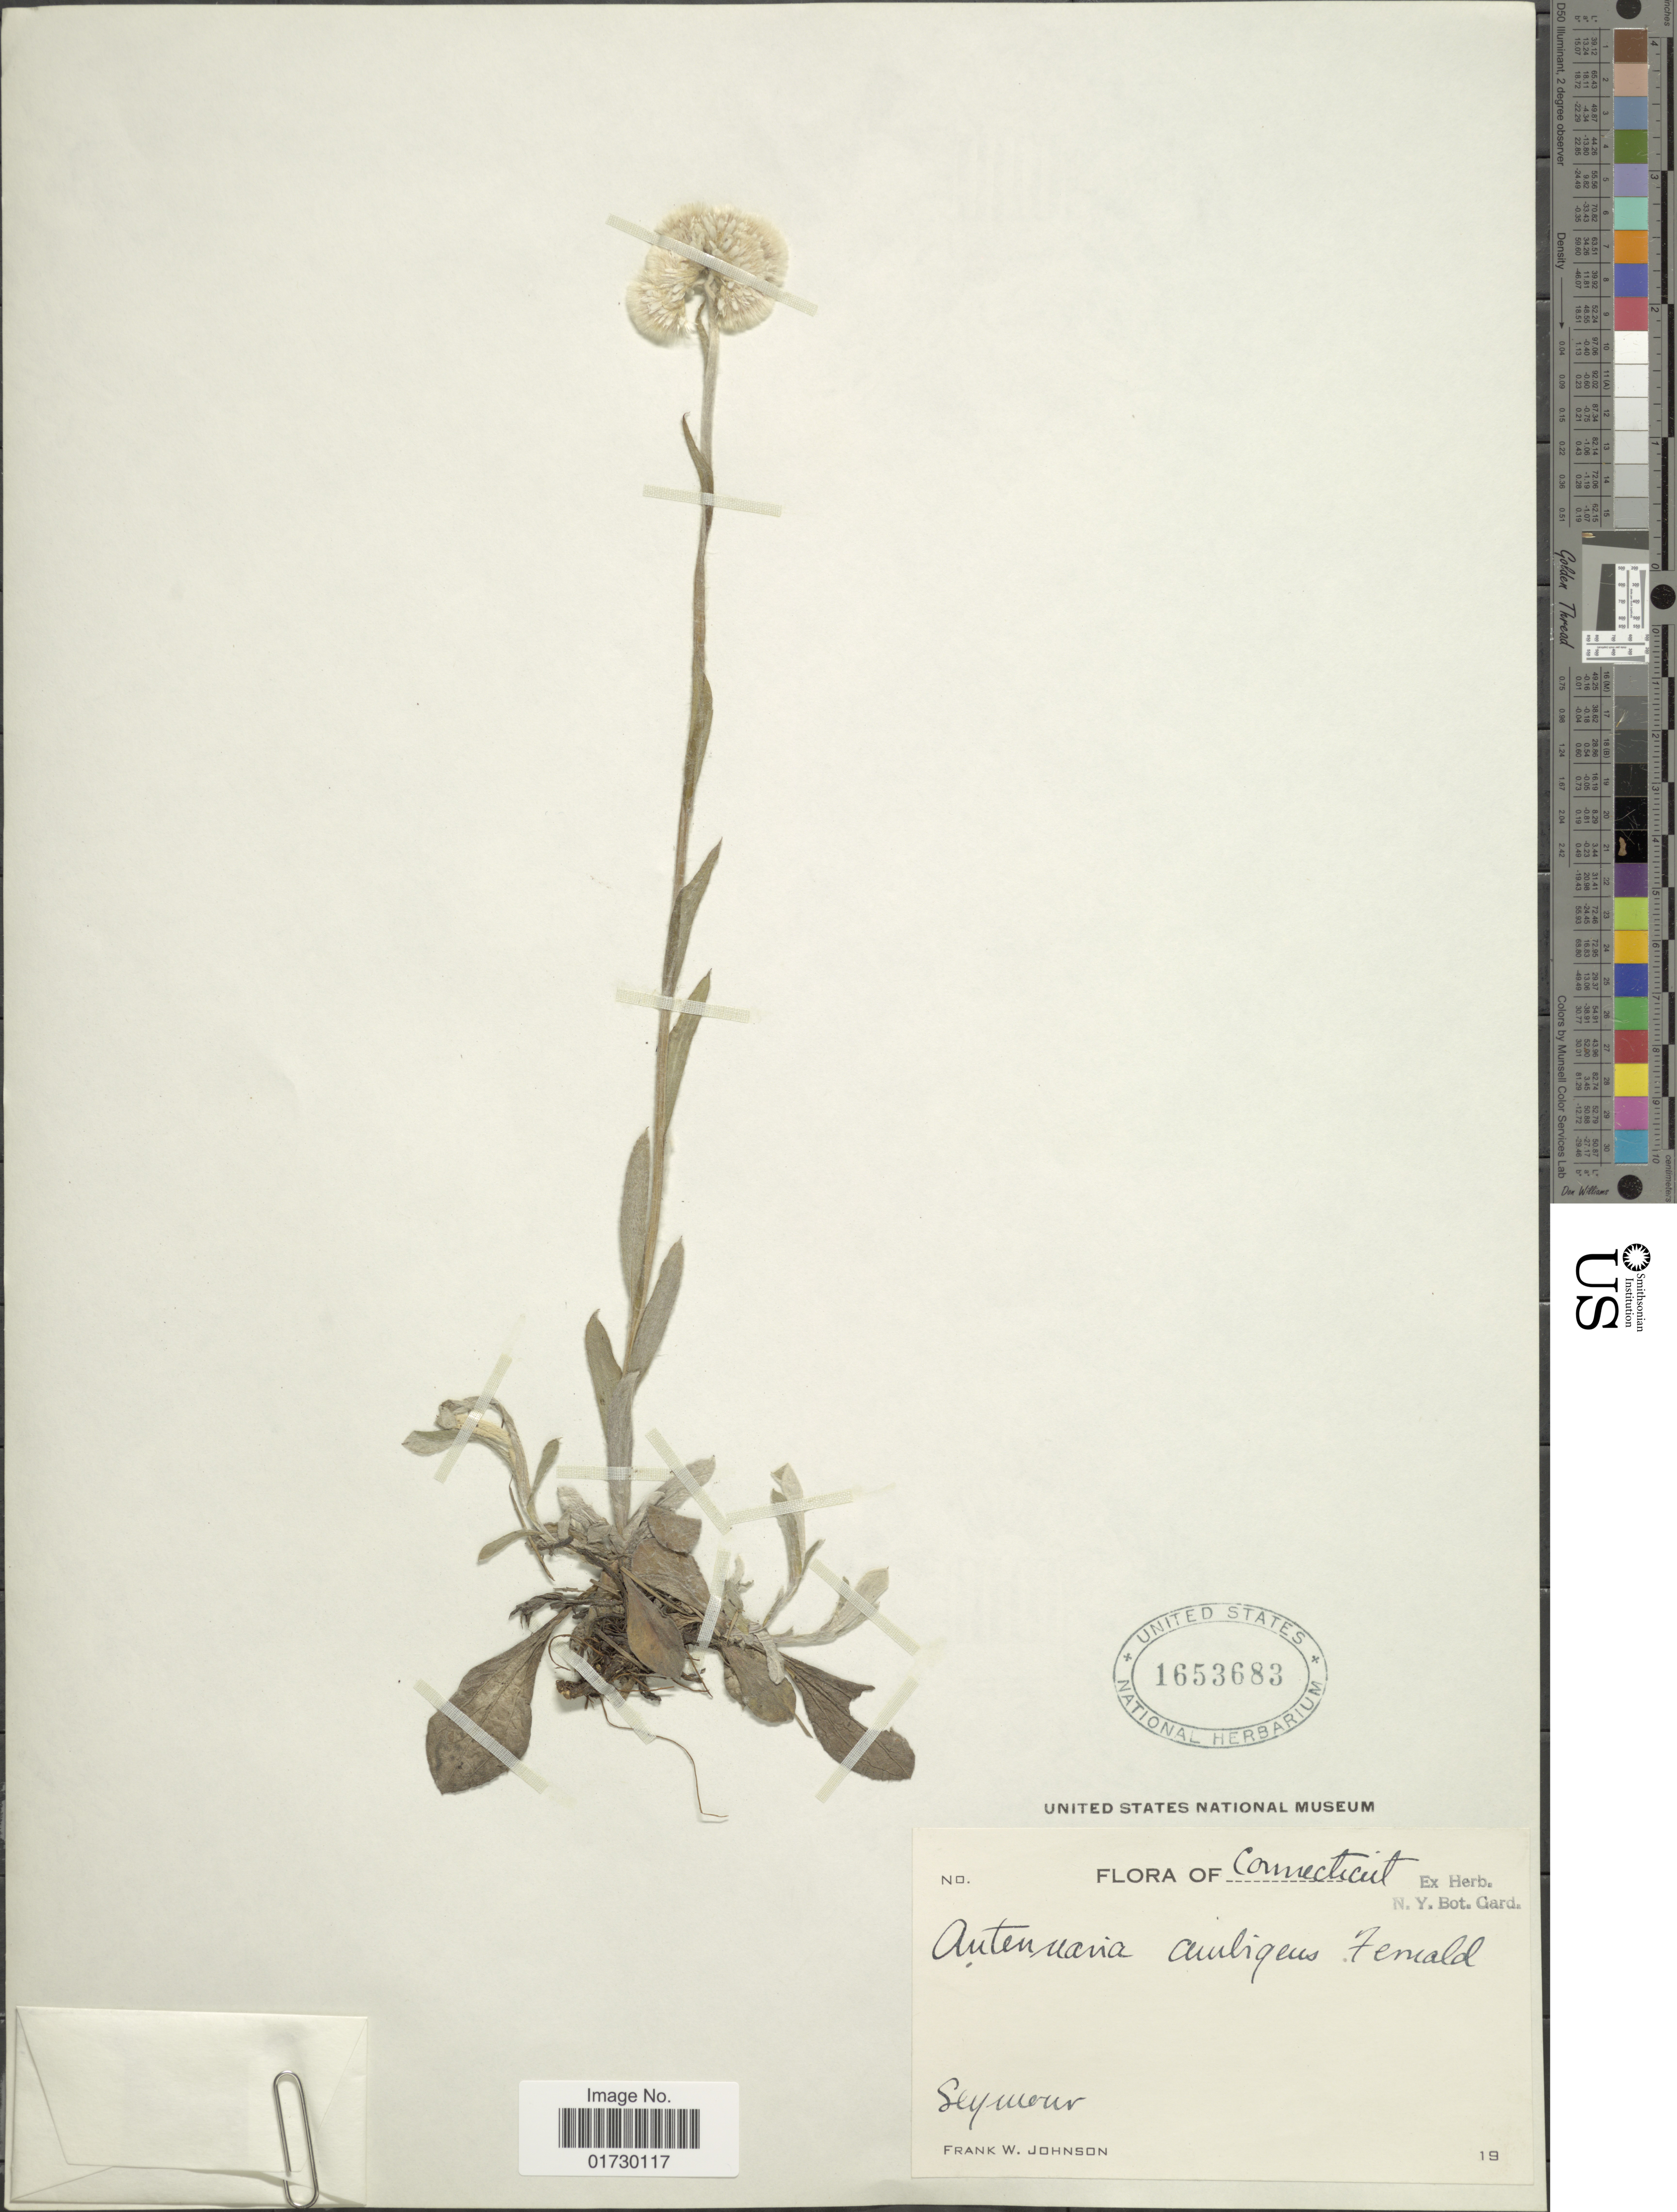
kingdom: Plantae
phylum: Tracheophyta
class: Magnoliopsida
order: Asterales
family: Asteraceae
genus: Antennaria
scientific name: Antennaria ambigens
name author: (Greene) Fernald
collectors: F. W. Johnson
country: United States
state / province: Connecticut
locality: Seymour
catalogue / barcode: US 1653683